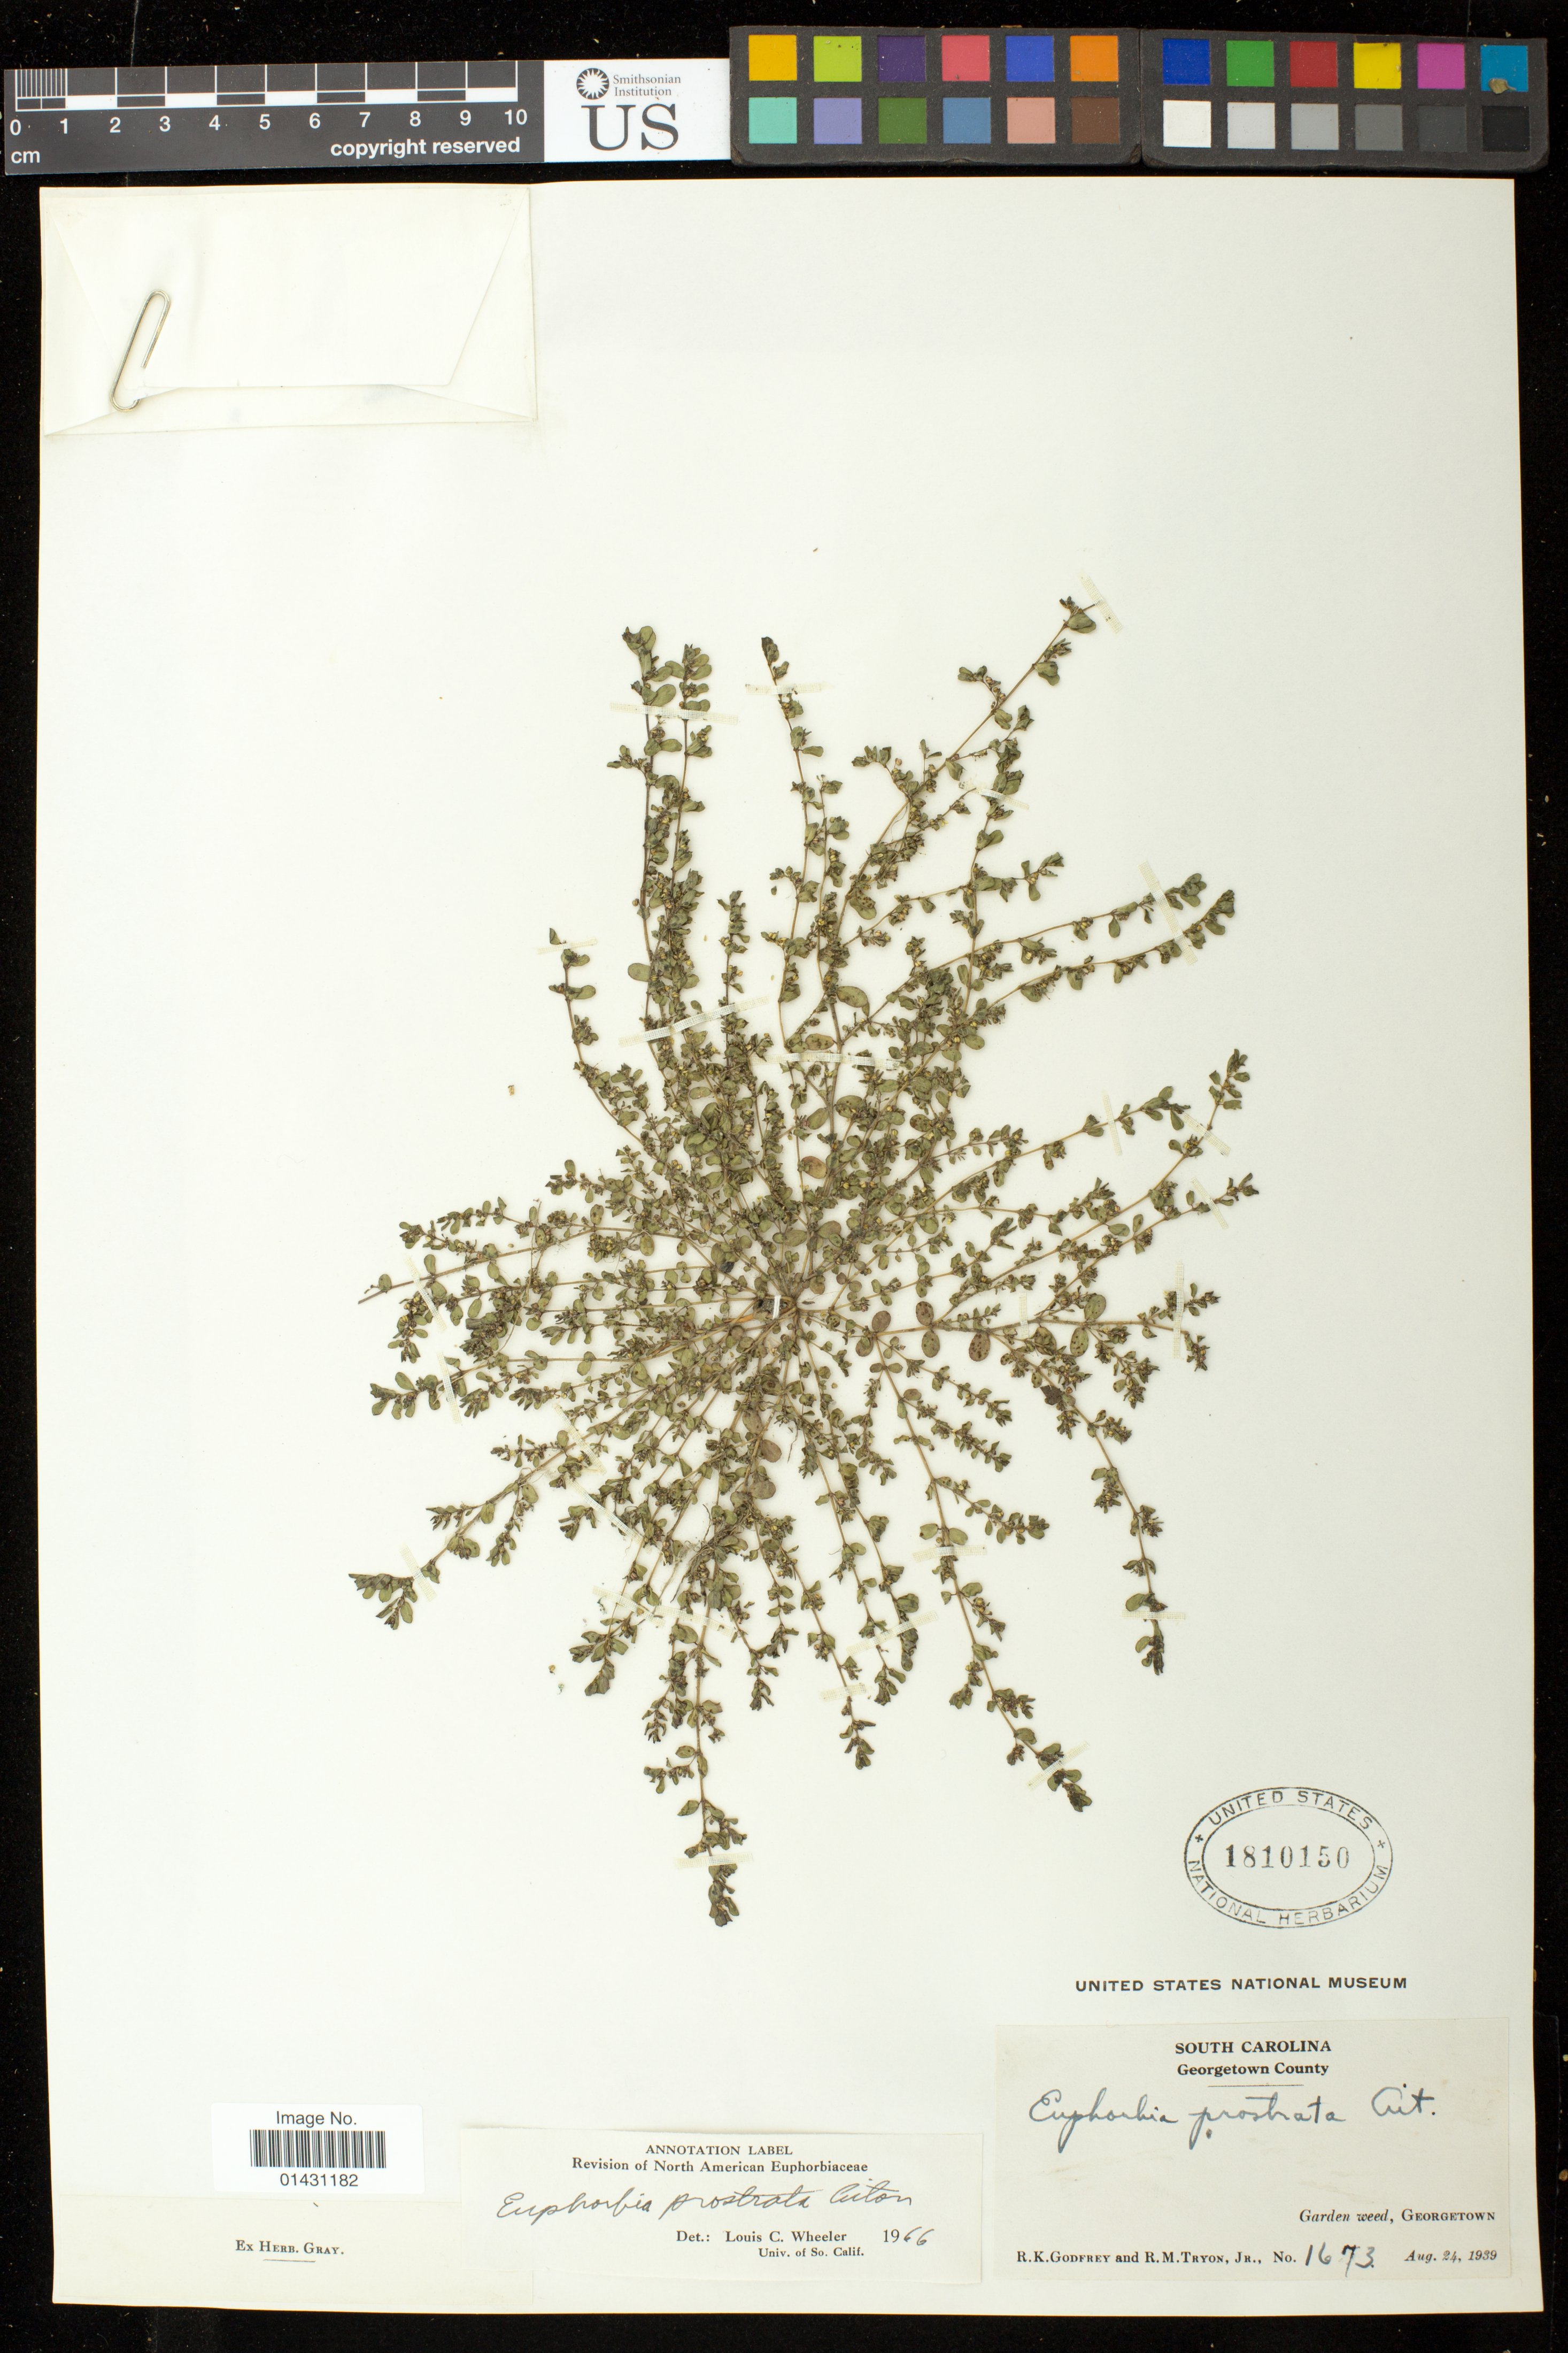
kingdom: Plantae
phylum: Tracheophyta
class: Magnoliopsida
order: Malpighiales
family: Euphorbiaceae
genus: Euphorbia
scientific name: Euphorbia prostrata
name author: Aiton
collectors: R. K. Godfrey & R. M. Tryon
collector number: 1673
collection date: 1939-08-24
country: United States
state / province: South Carolina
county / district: Georgetown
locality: Georgetown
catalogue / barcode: US 1810150